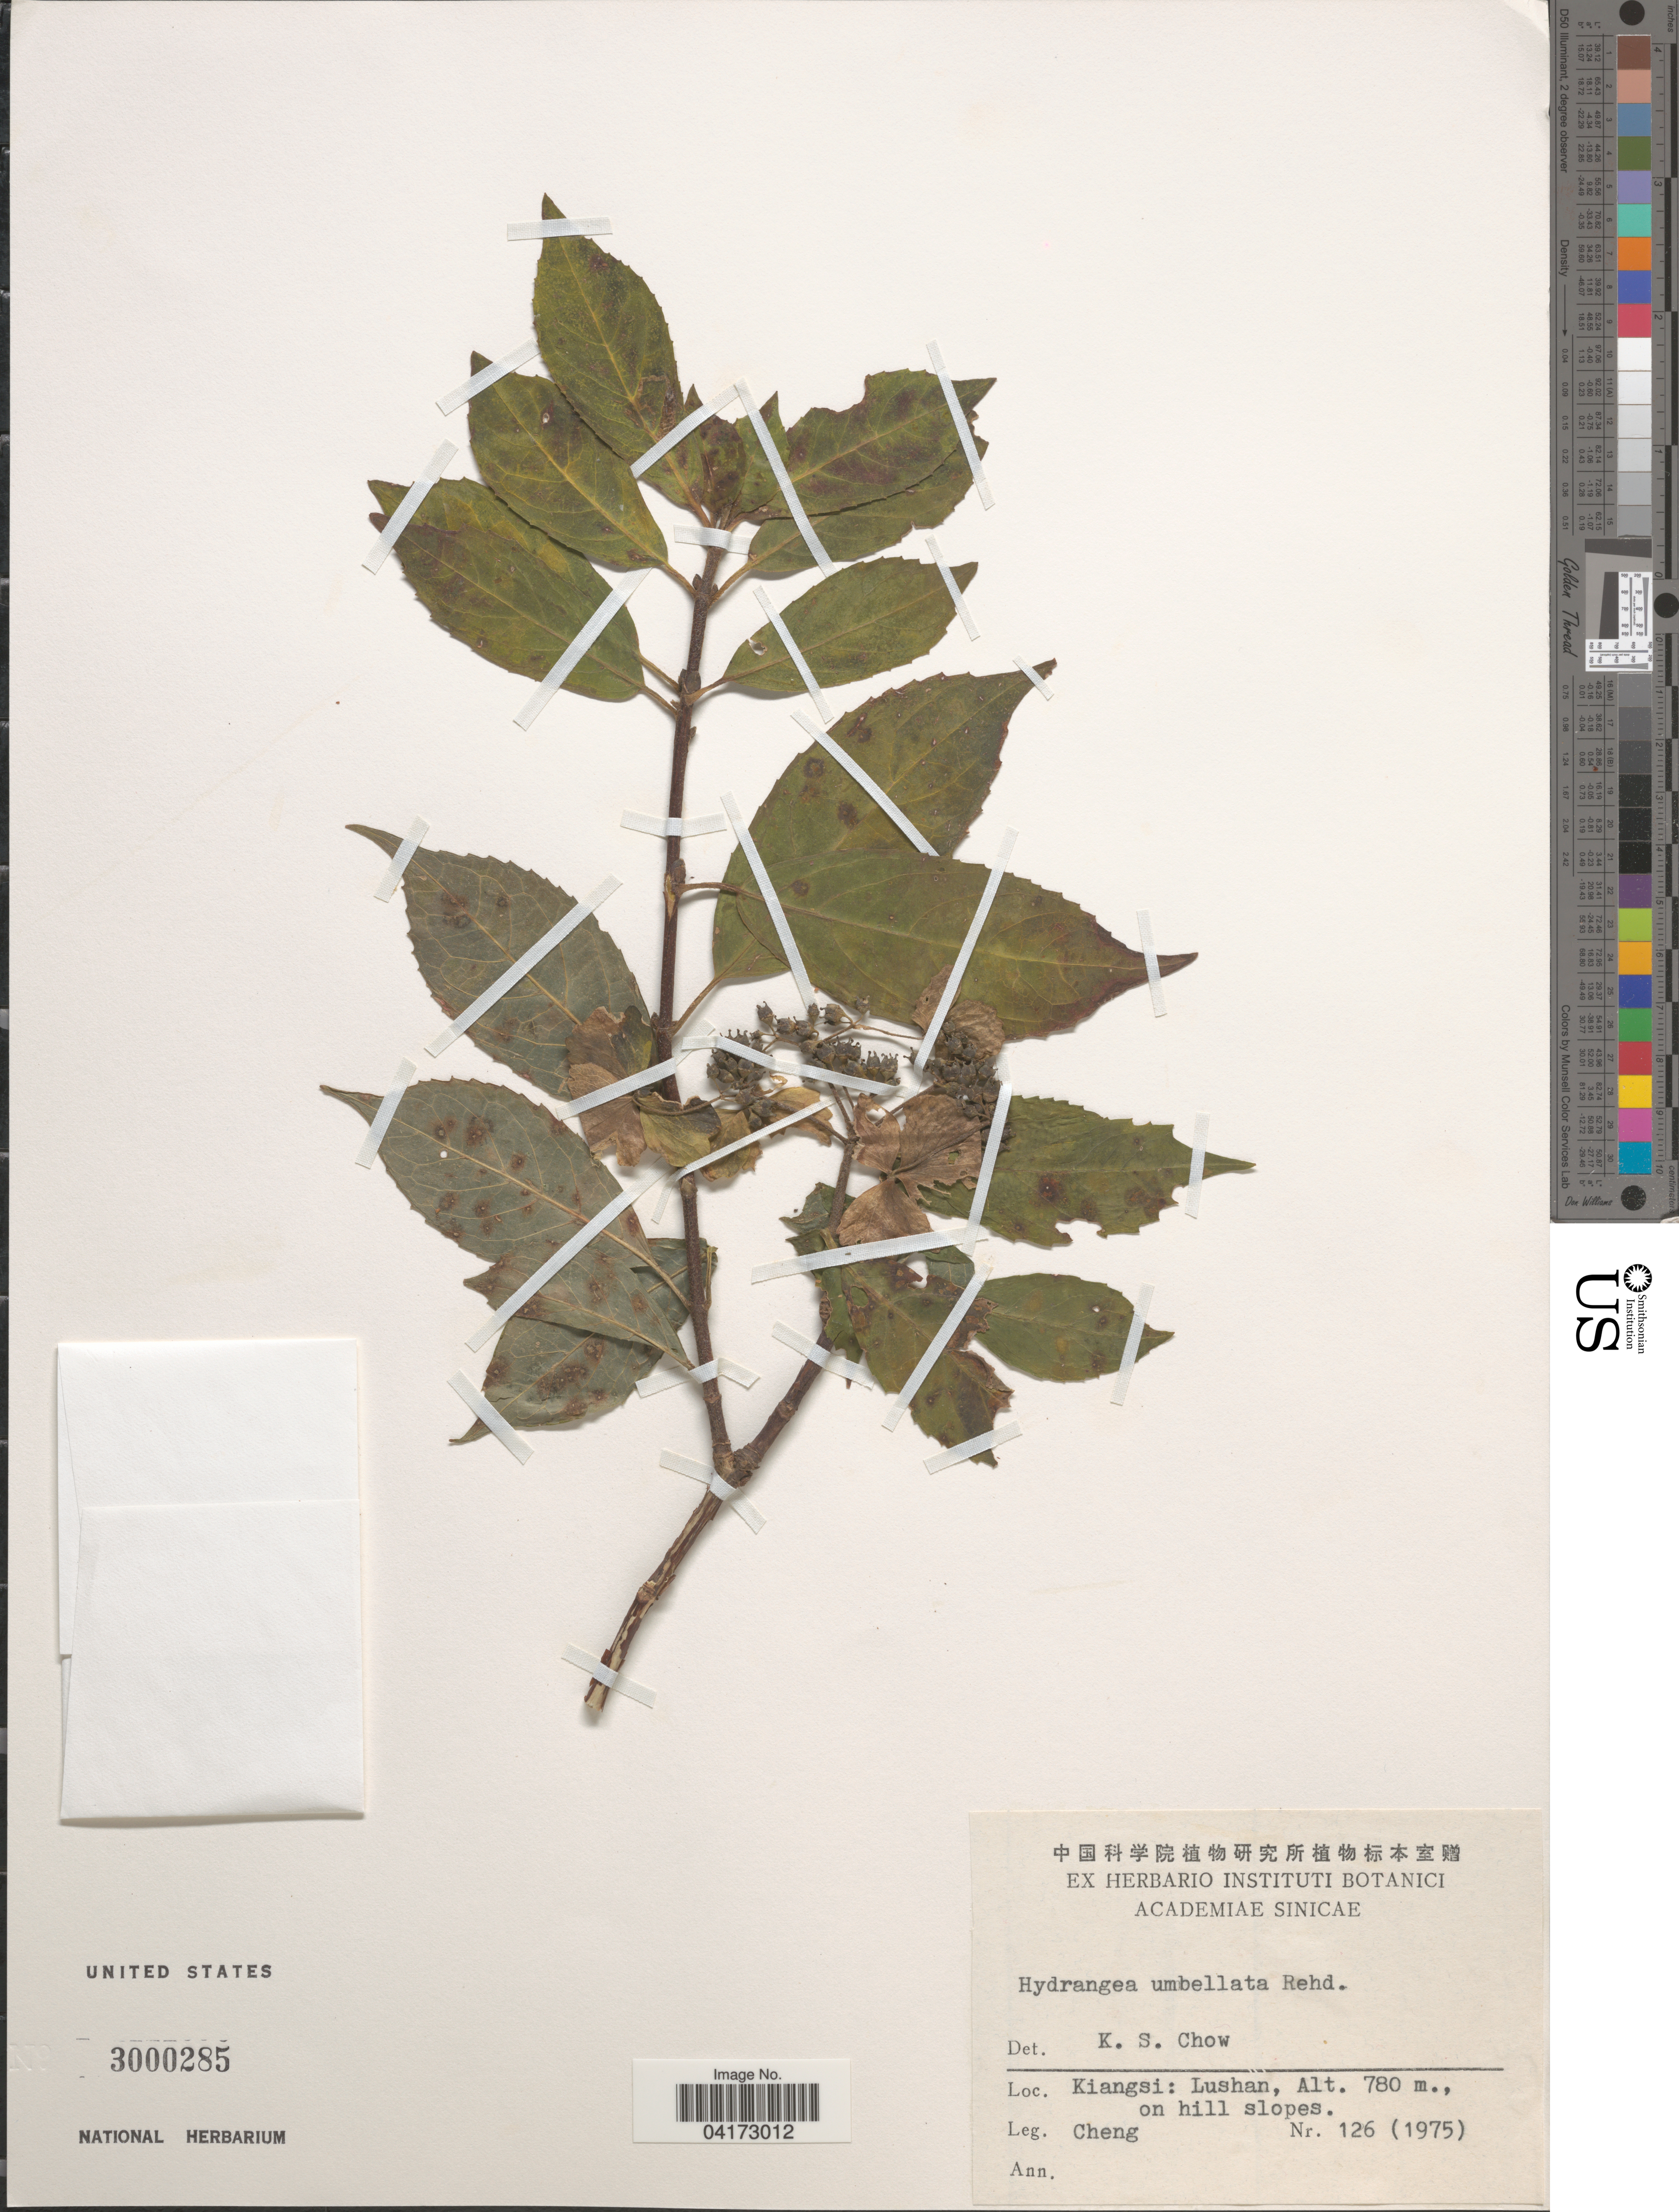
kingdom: Plantae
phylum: Tracheophyta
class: Magnoliopsida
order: Cornales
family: Hydrangeaceae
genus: Hydrangea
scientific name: Hydrangea umbellata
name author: Rehder in Sarg.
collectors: -. Cheng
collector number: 126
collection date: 1975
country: China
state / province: Jiangxi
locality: Kiangsi: Lushan.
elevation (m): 780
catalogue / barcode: US 3000285